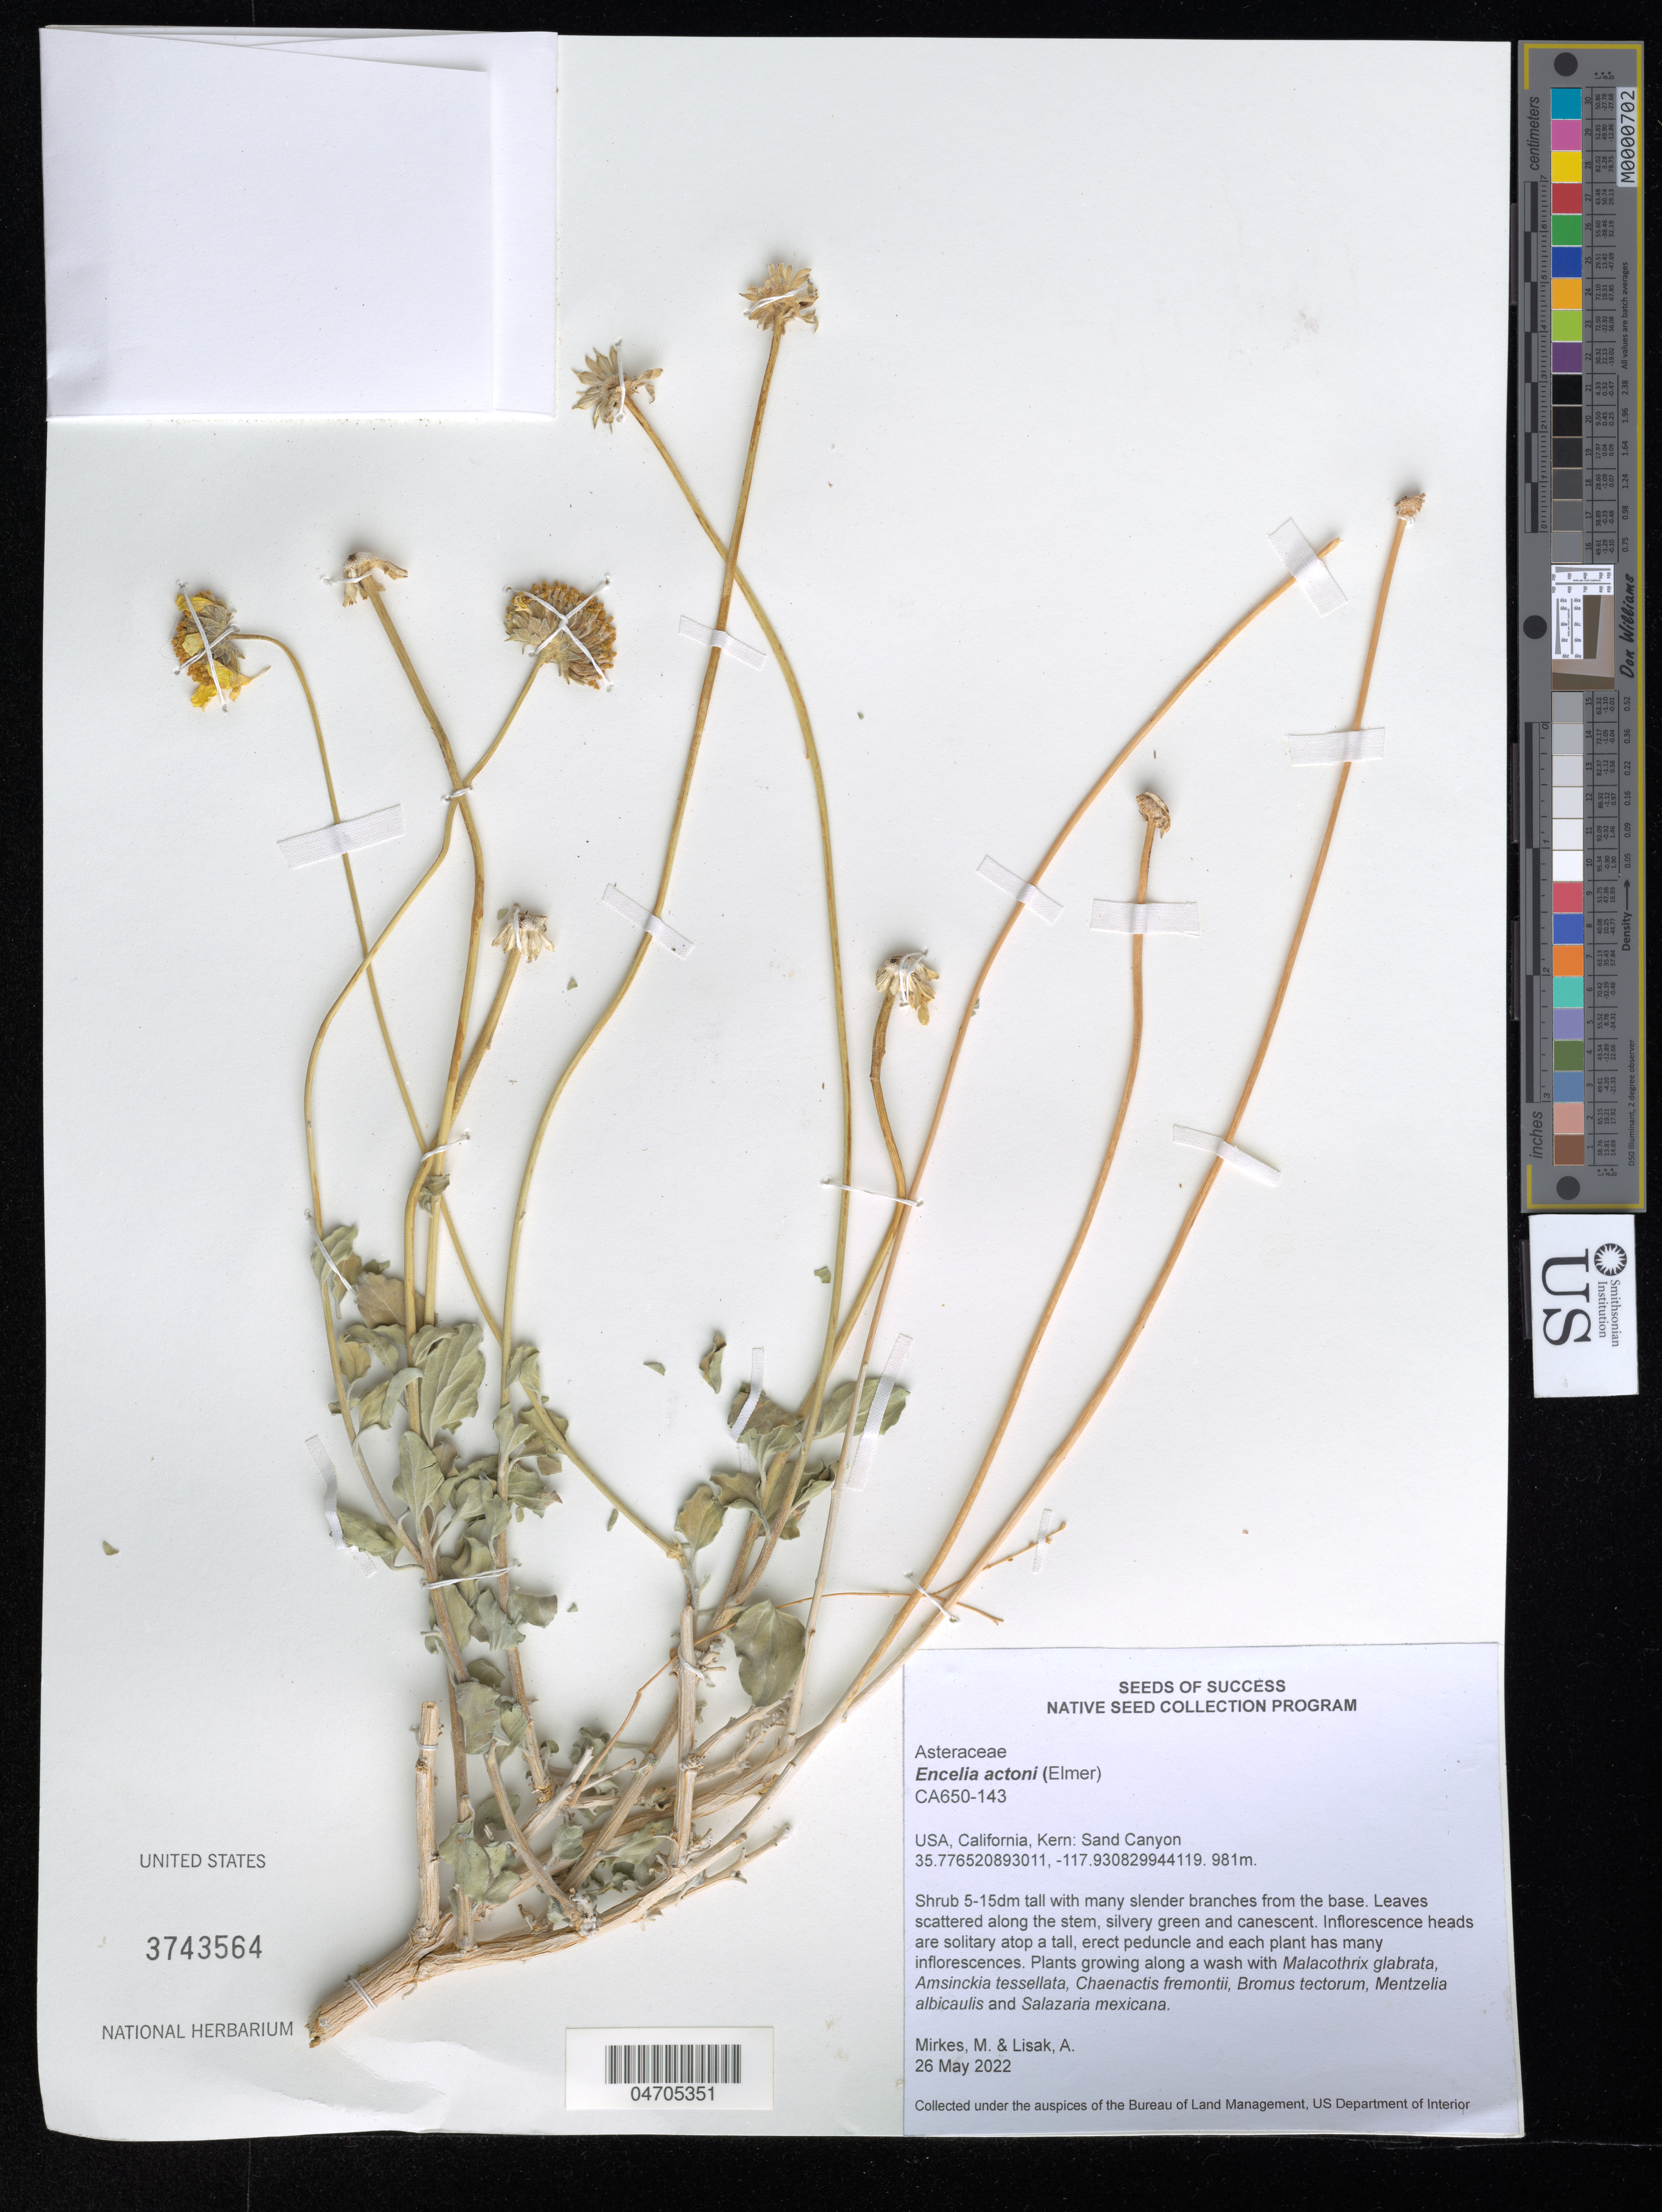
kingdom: Plantae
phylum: Tracheophyta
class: Magnoliopsida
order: Asterales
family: Asteraceae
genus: Encelia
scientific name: Encelia actoni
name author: Elmer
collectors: M. Mirkes & A. Lisak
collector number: CA650-143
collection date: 2022-05-26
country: United States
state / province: California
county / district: Kern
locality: Kern: Sand Canyon.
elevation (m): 981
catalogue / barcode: US 3743564